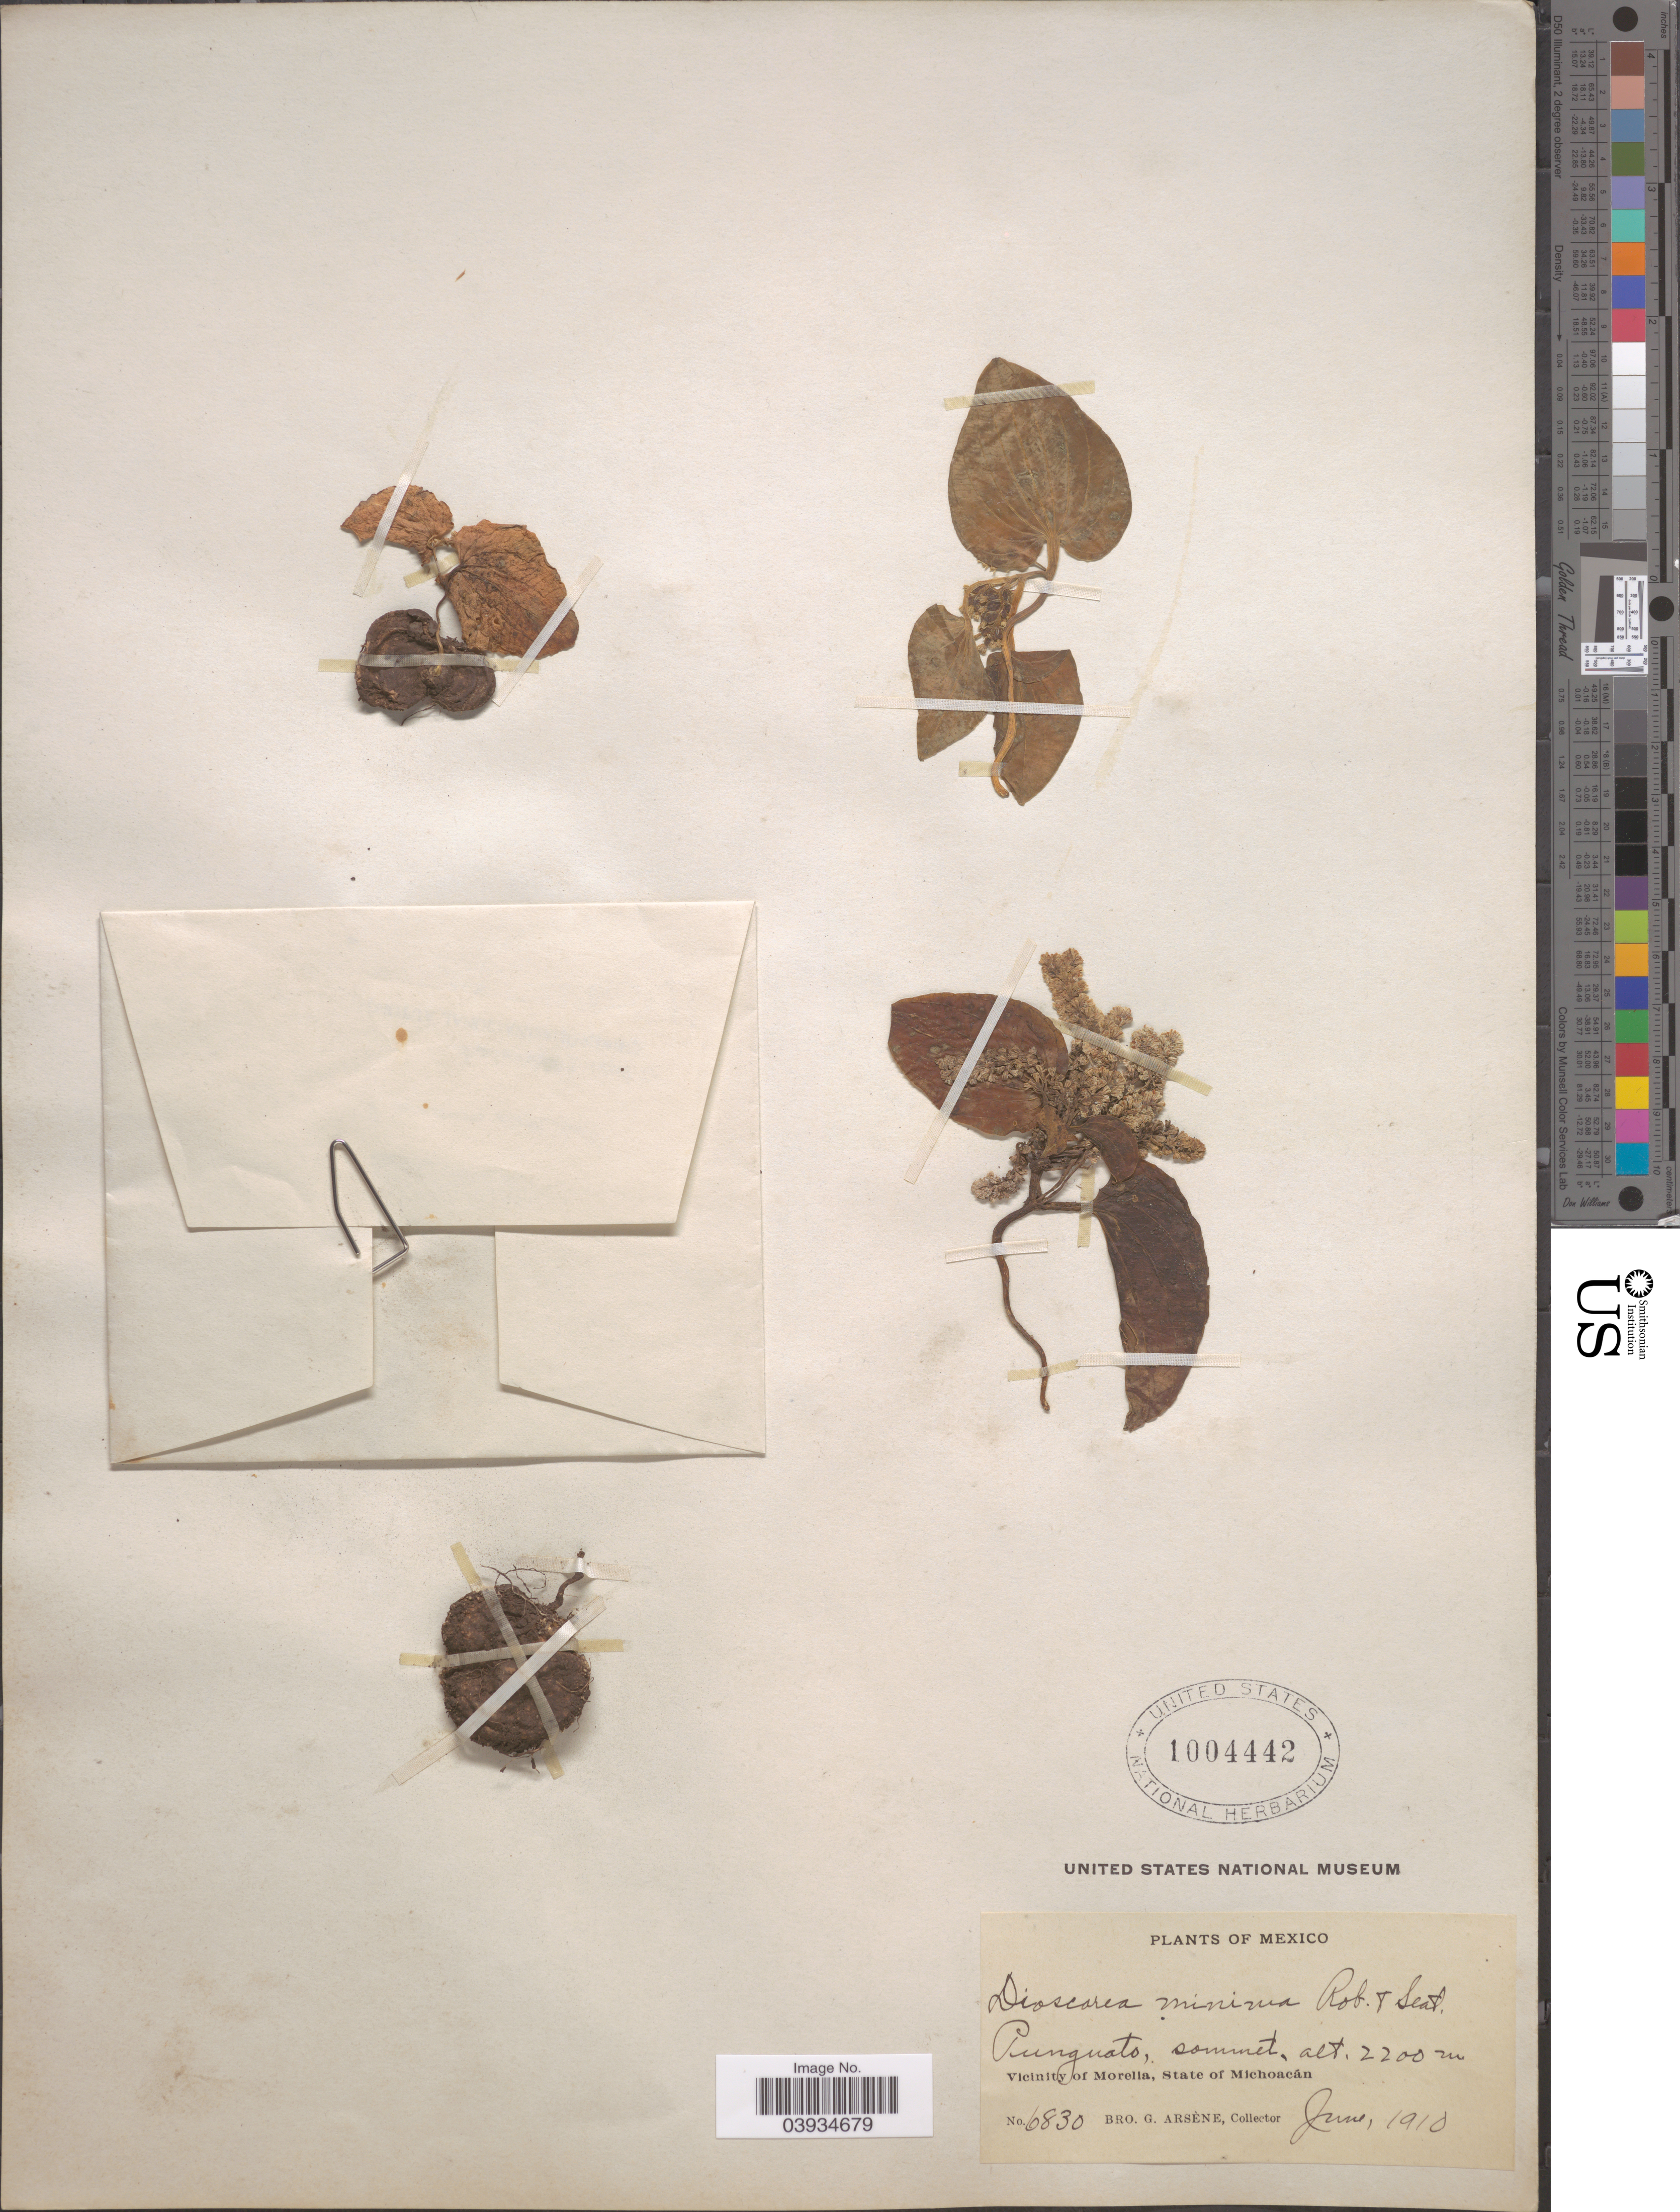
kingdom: Plantae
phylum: Tracheophyta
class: Liliopsida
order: Dioscoreales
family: Dioscoreaceae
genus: Dioscorea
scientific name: Dioscorea minima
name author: B.L. Rob. & Seaton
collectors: Bro. G. Arsène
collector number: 6830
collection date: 1910-06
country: Mexico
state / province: Michoacán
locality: Punguato, Vicinity of Morelia, State of Michoacán.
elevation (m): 2200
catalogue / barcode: US 1004442